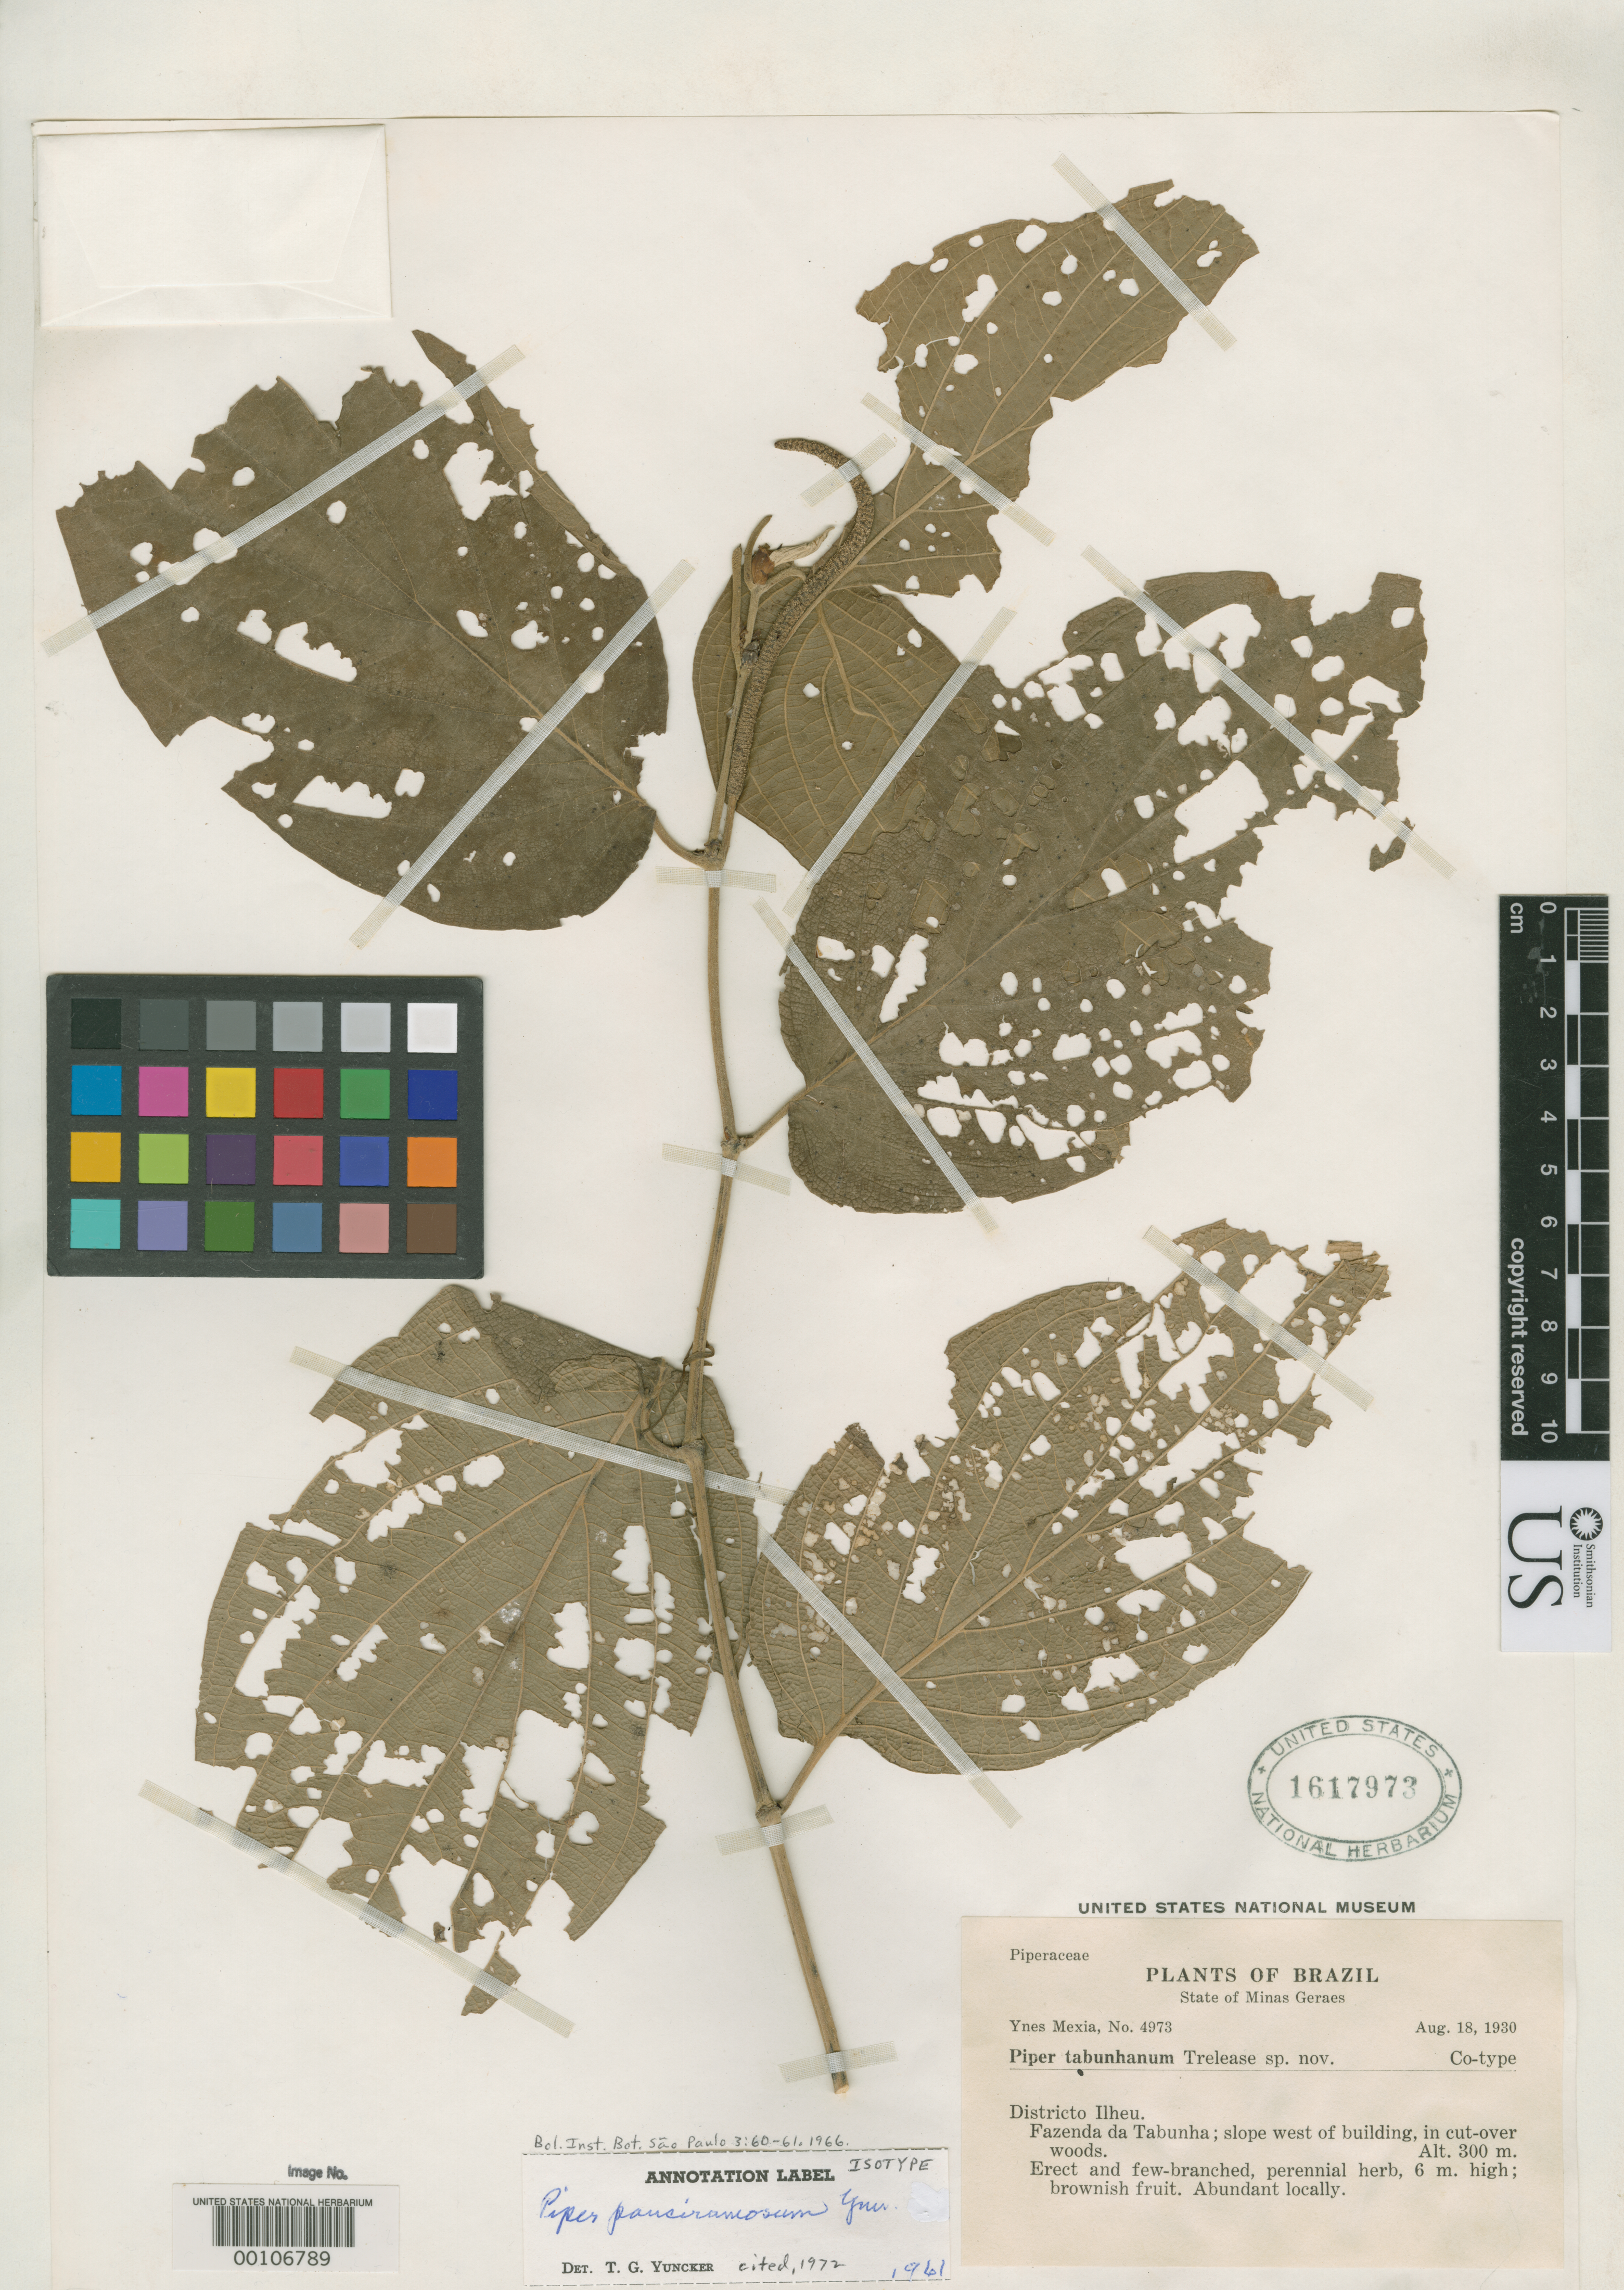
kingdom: Plantae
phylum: Tracheophyta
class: Magnoliopsida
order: Piperales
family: Piperaceae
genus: Piper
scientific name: Piper pauciramosum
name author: Yunck.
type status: Isotype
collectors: Y. Mexia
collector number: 4973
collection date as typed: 18 Aug 1930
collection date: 1930-08-18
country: Brazil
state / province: Minas Gerais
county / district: Ilhéus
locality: Fazenda da Tabunha.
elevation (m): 300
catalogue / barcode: US 1617973